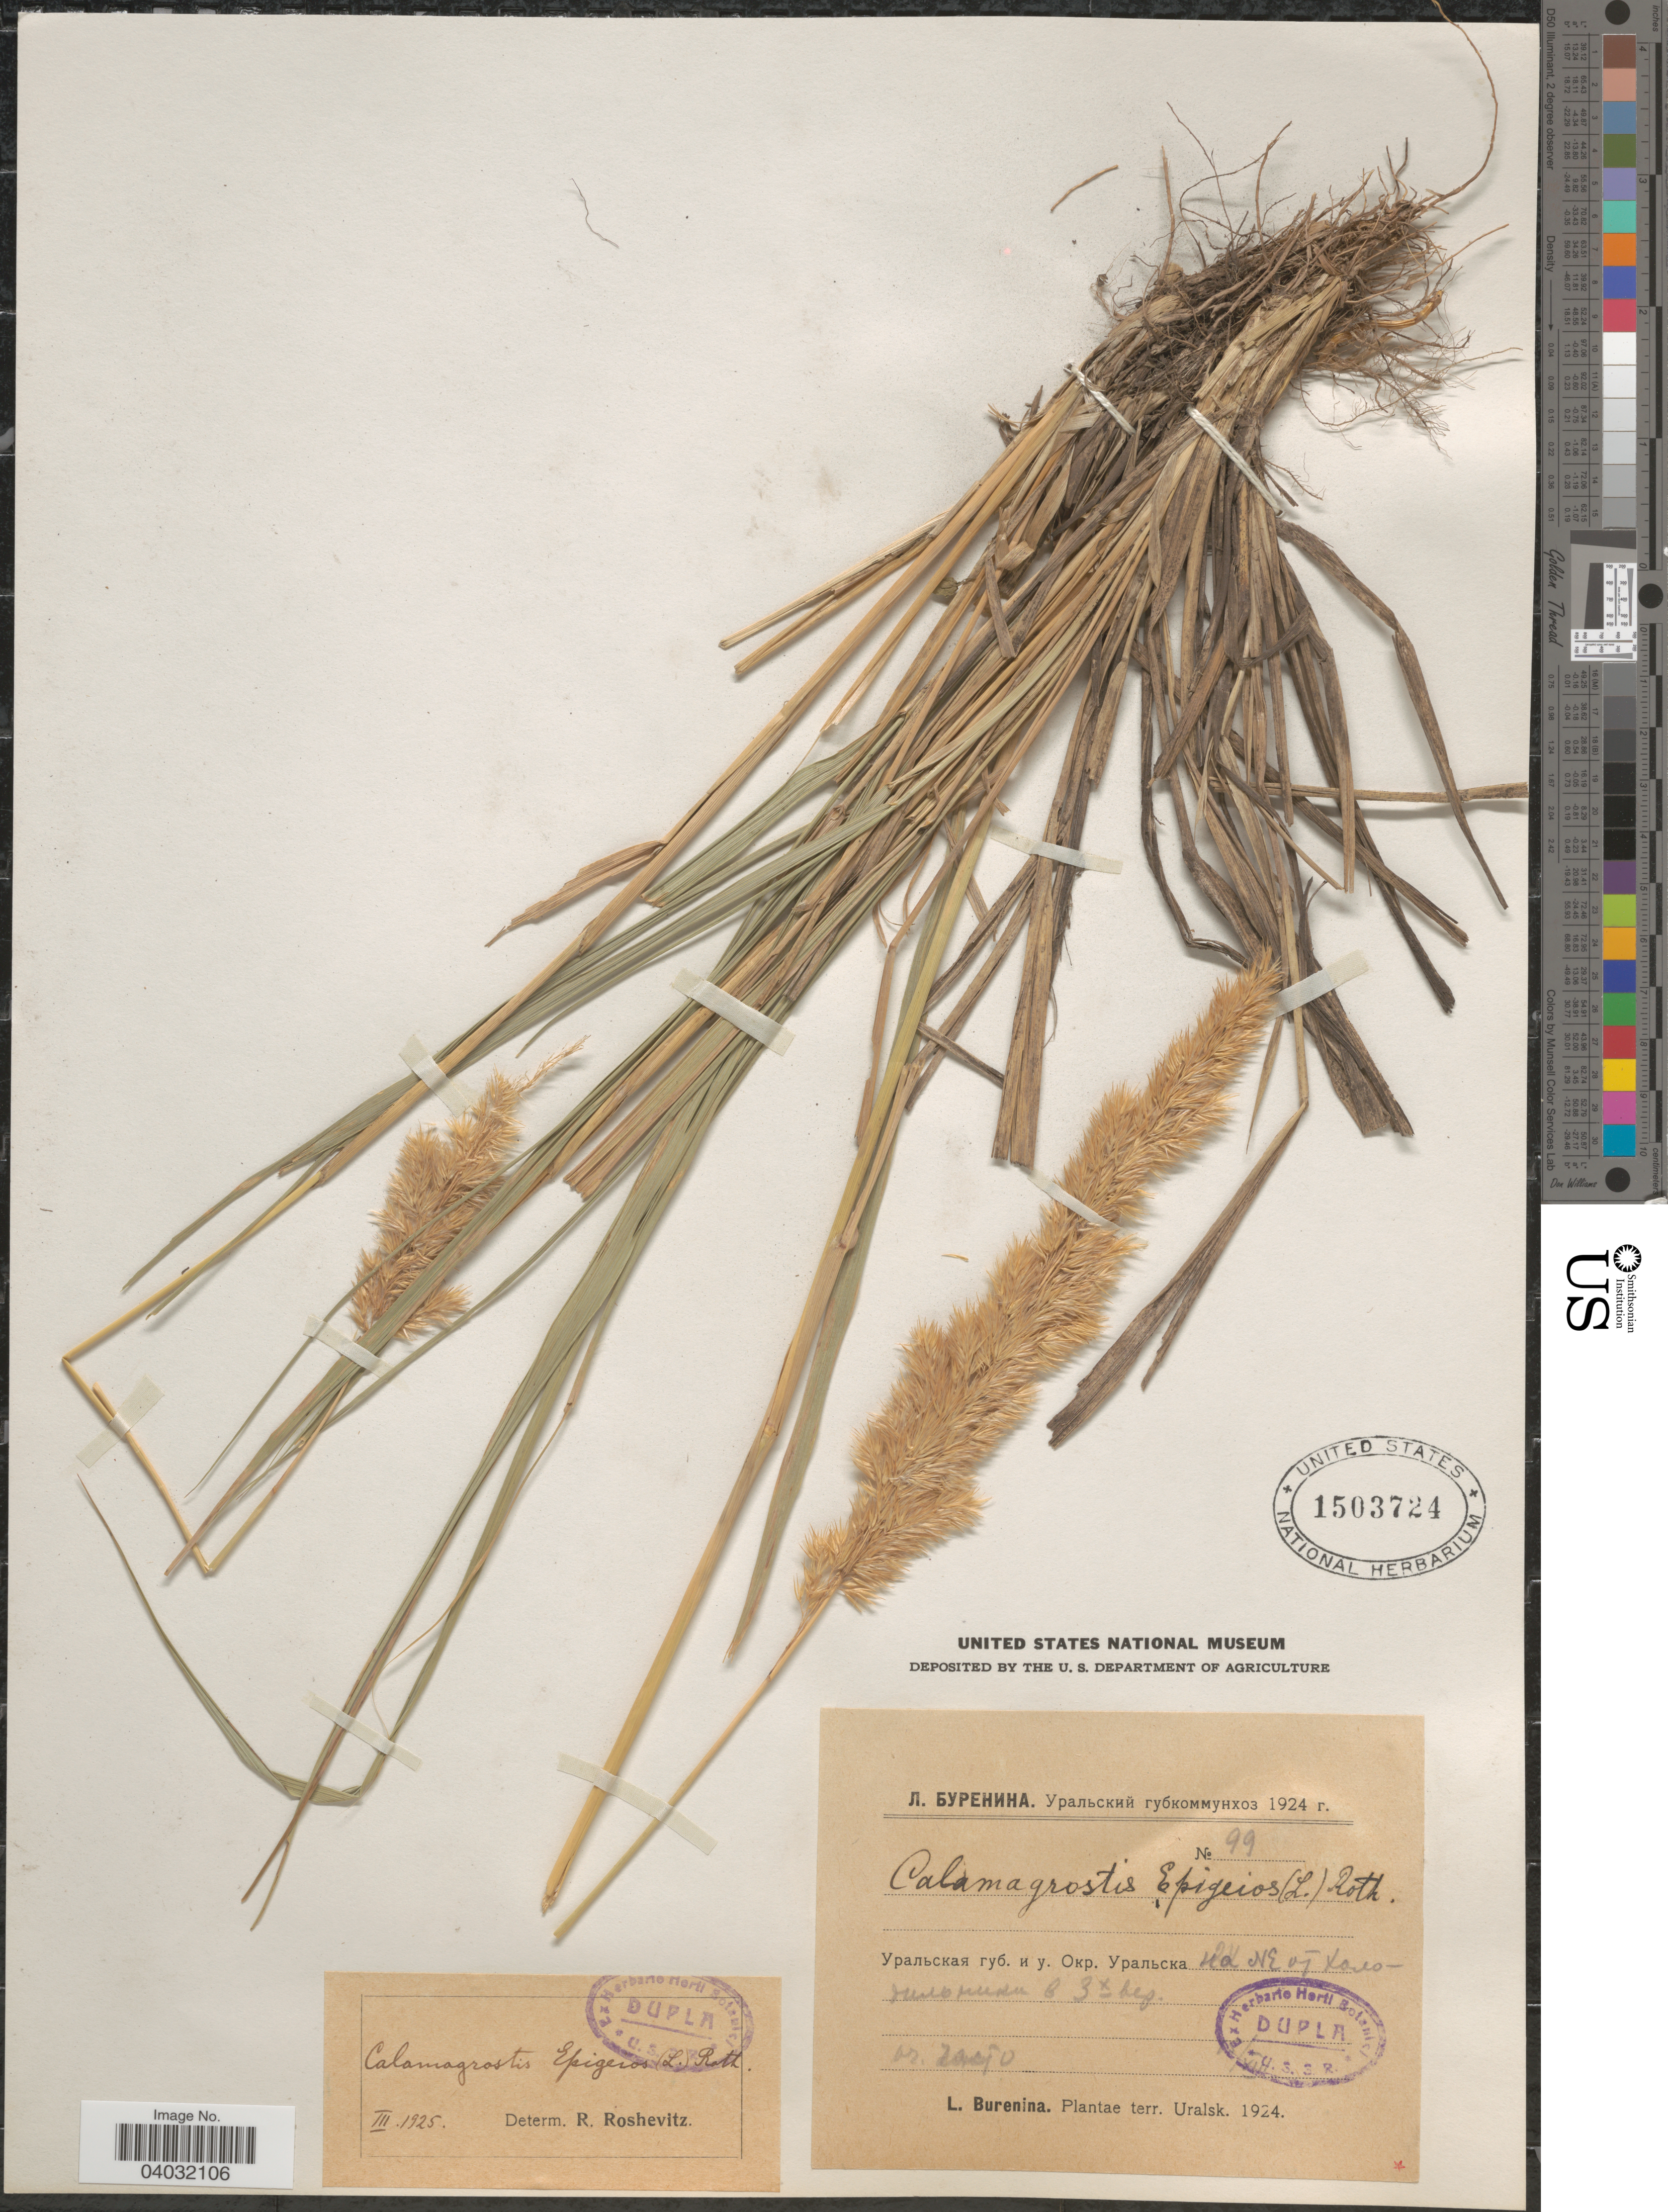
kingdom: Plantae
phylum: Tracheophyta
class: Liliopsida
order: Poales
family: Poaceae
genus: Calamagrostis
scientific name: Calamagrostis epigeios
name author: (L.) Roth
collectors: L. Burenina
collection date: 1924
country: Kazakhstan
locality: X. Terr. Uralsk.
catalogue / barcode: US 1503724